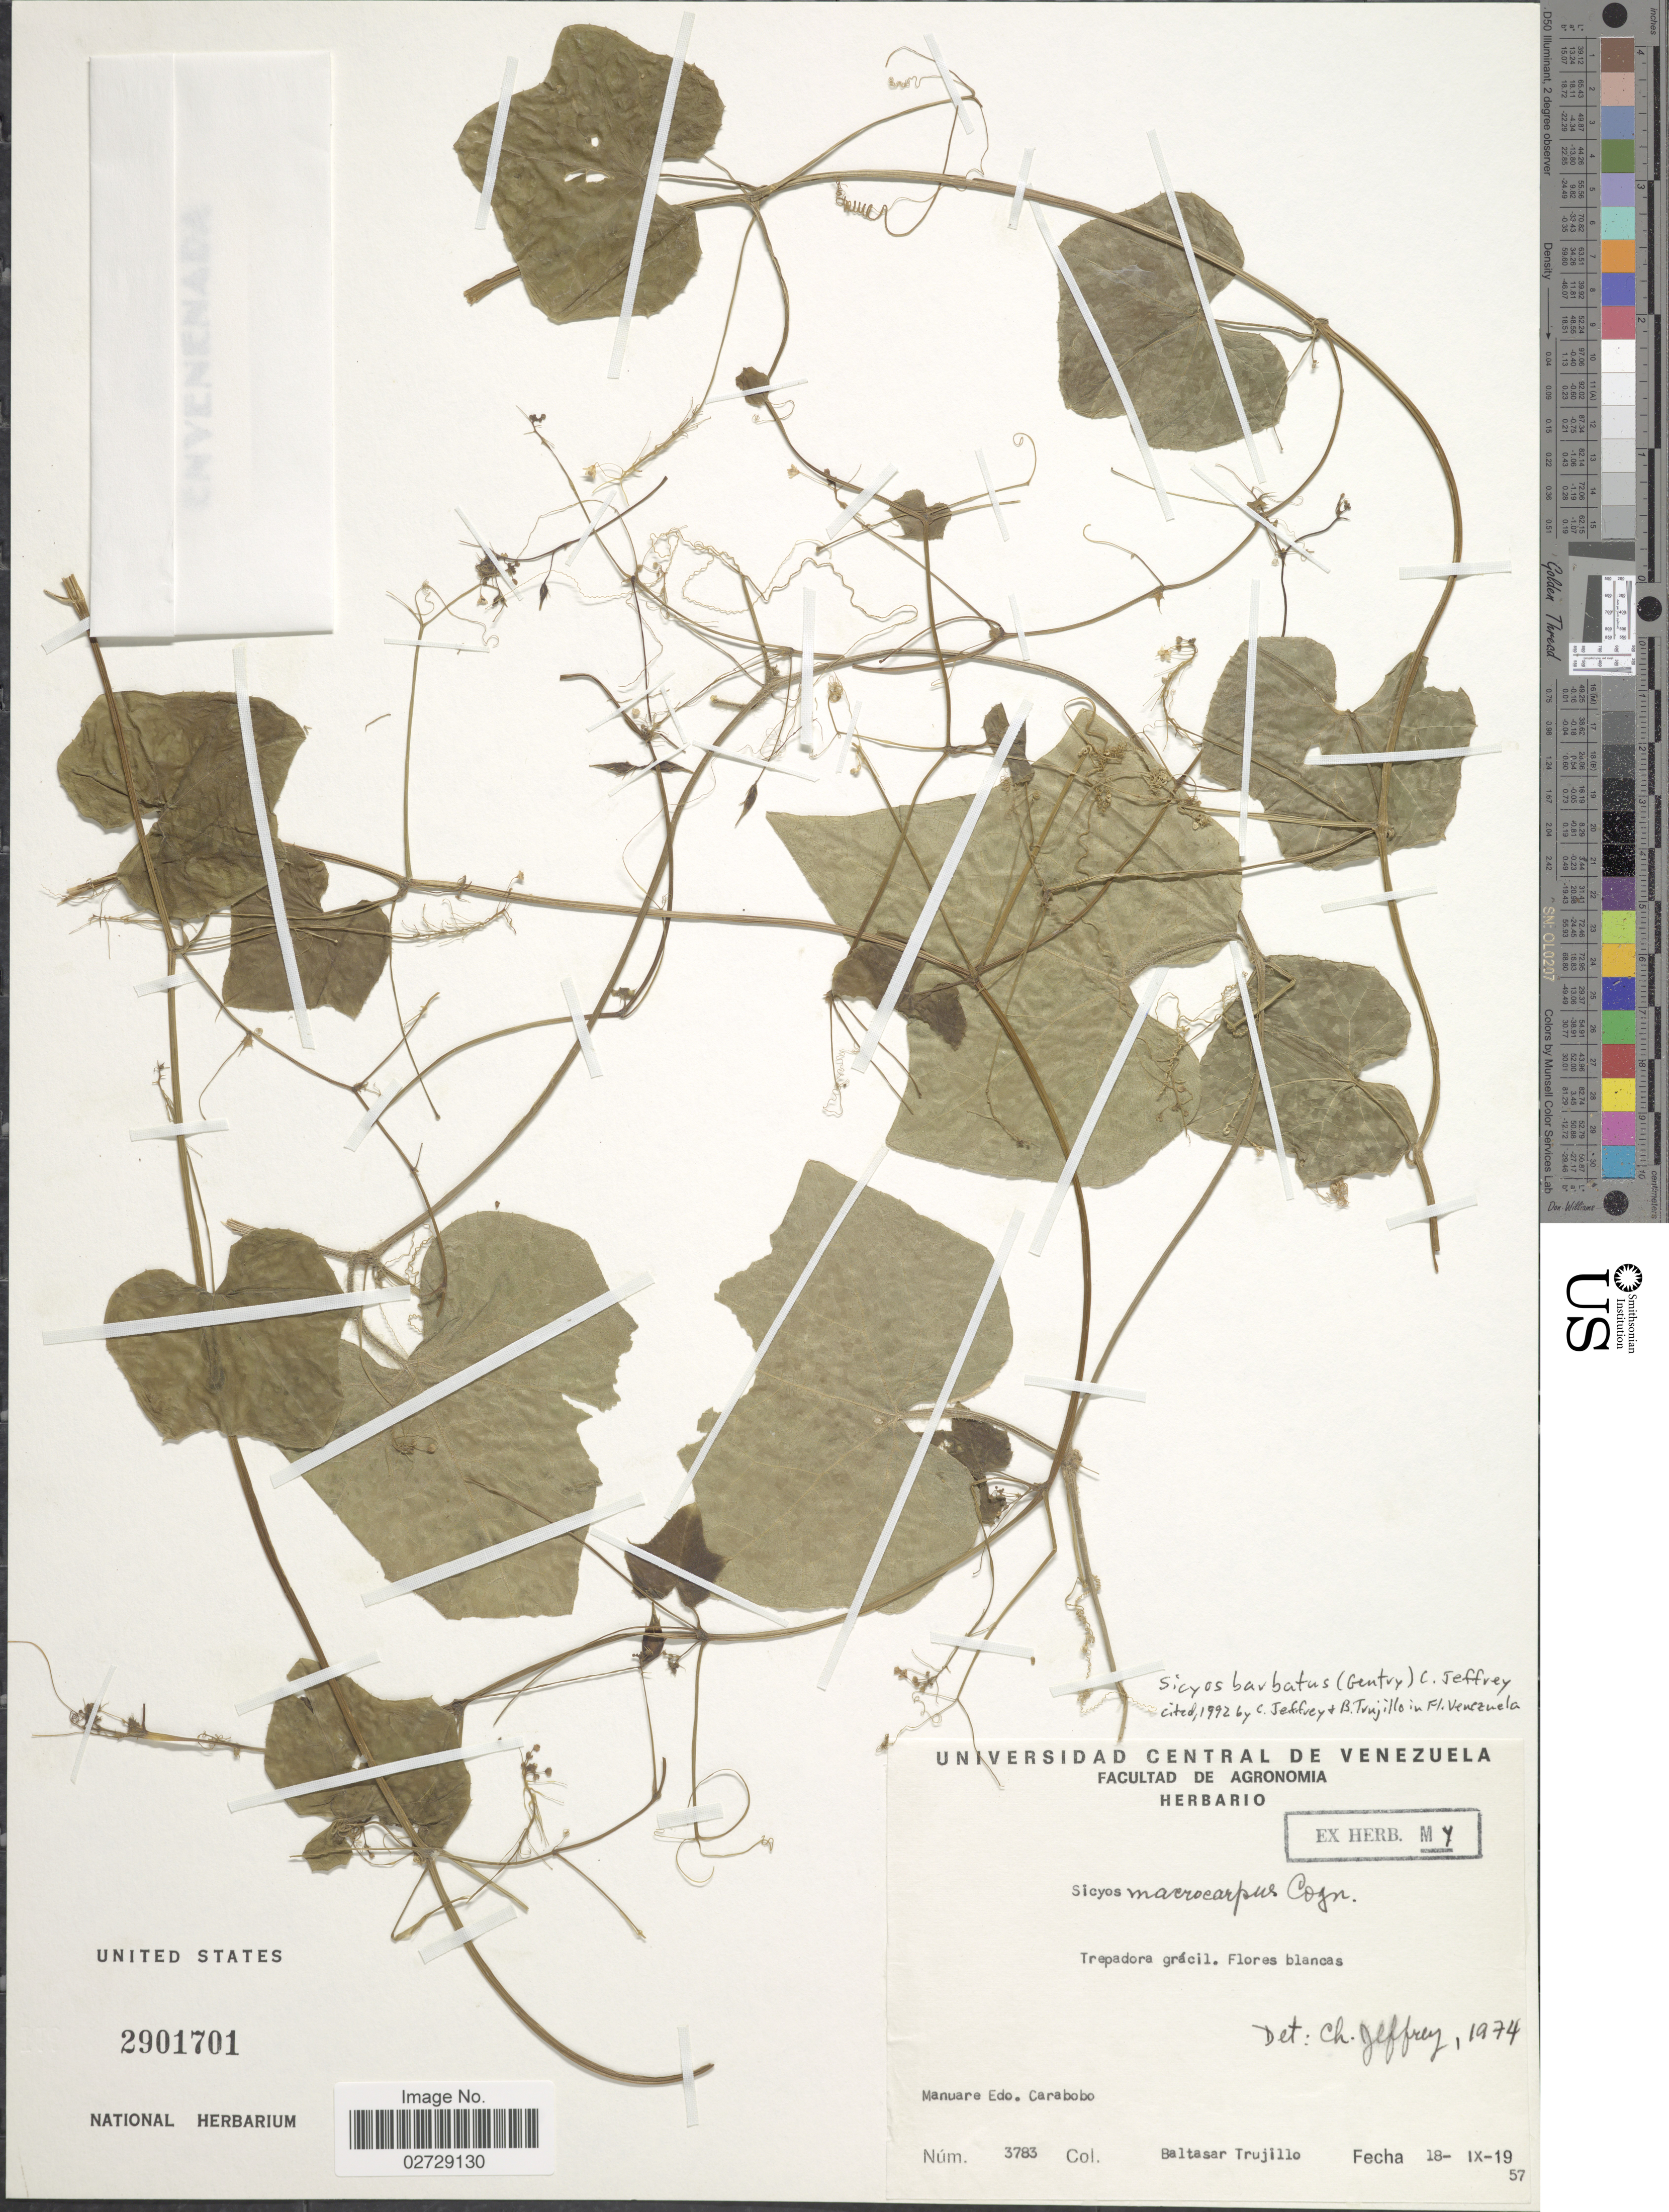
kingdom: Plantae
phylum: Tracheophyta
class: Magnoliopsida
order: Cucurbitales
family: Cucurbitaceae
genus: Sicyos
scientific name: Sicyos barbatus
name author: (Gentry) C. Jeffrey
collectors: B. Trujillo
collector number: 3738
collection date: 1957-09-18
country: Venezuela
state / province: Carabobo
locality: Manuare Edo. Carabobo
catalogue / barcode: US 2901701